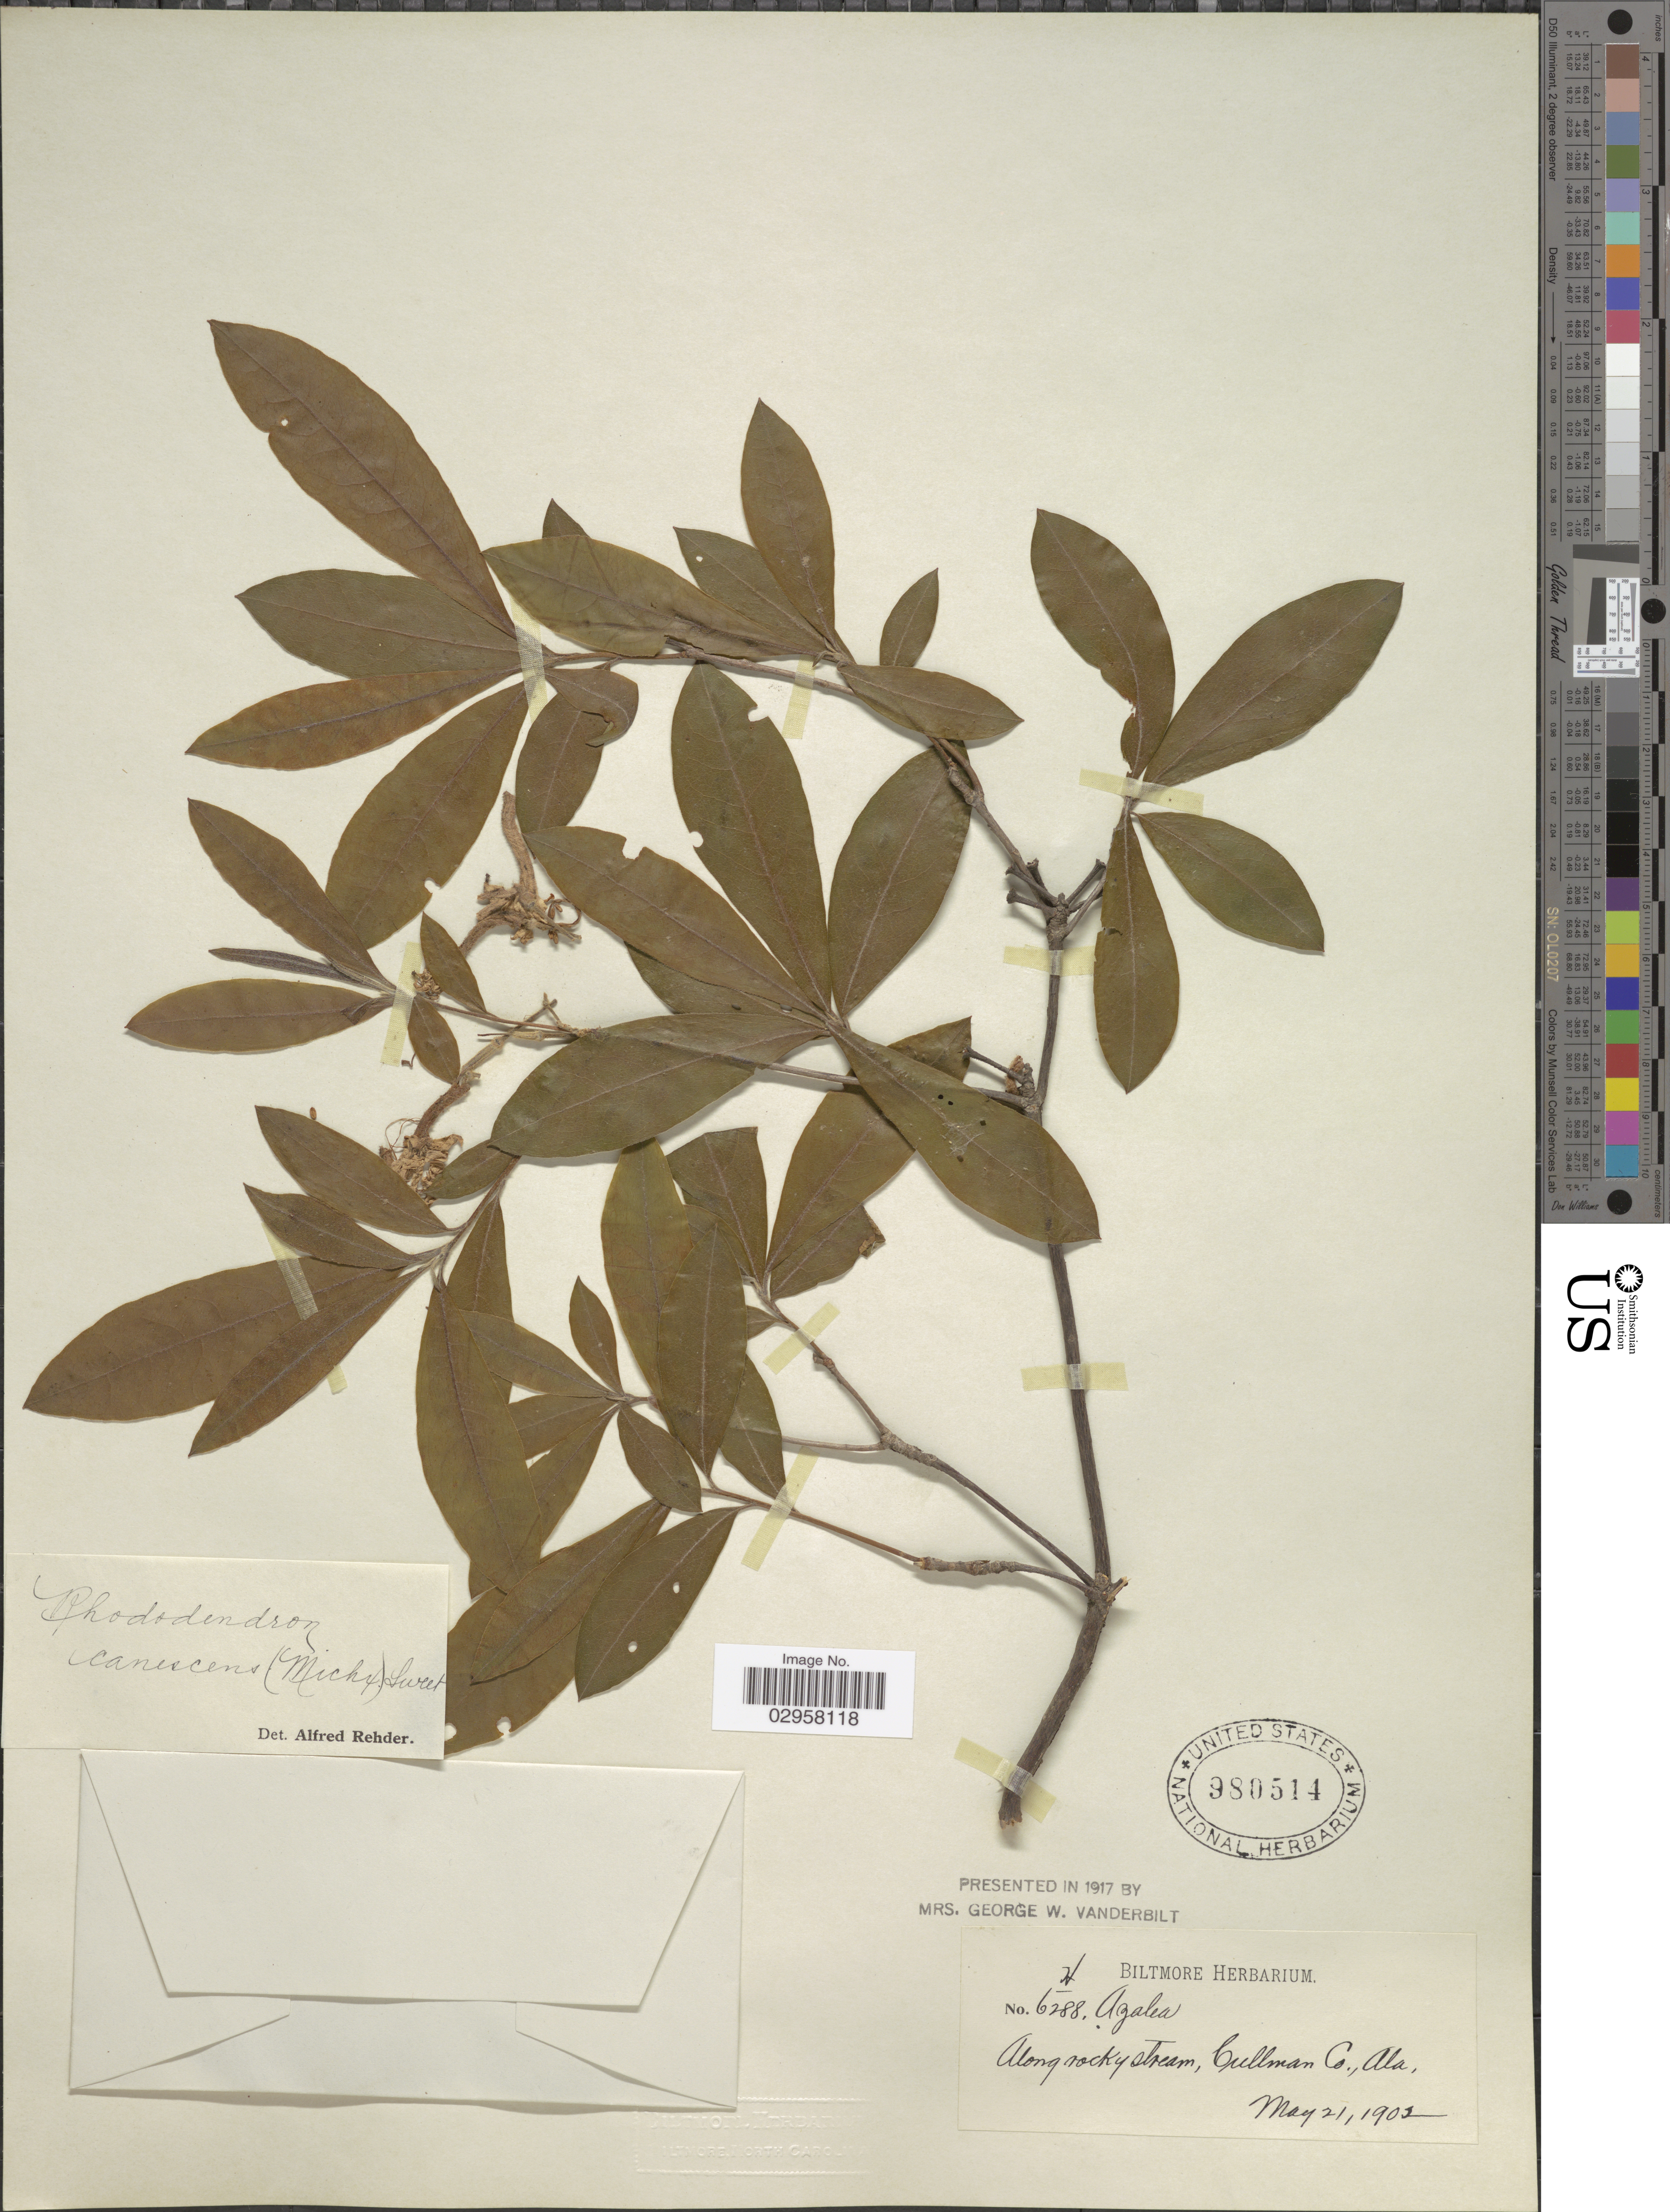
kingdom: Plantae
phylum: Tracheophyta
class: Magnoliopsida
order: Ericales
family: Ericaceae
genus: Rhododendron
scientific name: Rhododendron canescens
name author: (Michx.) Sweet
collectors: ex herb. Biltmore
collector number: H/6288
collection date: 1902-05-21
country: United States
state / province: Alabama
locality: Along rocky stream, Cullman Co.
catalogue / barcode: US 980514